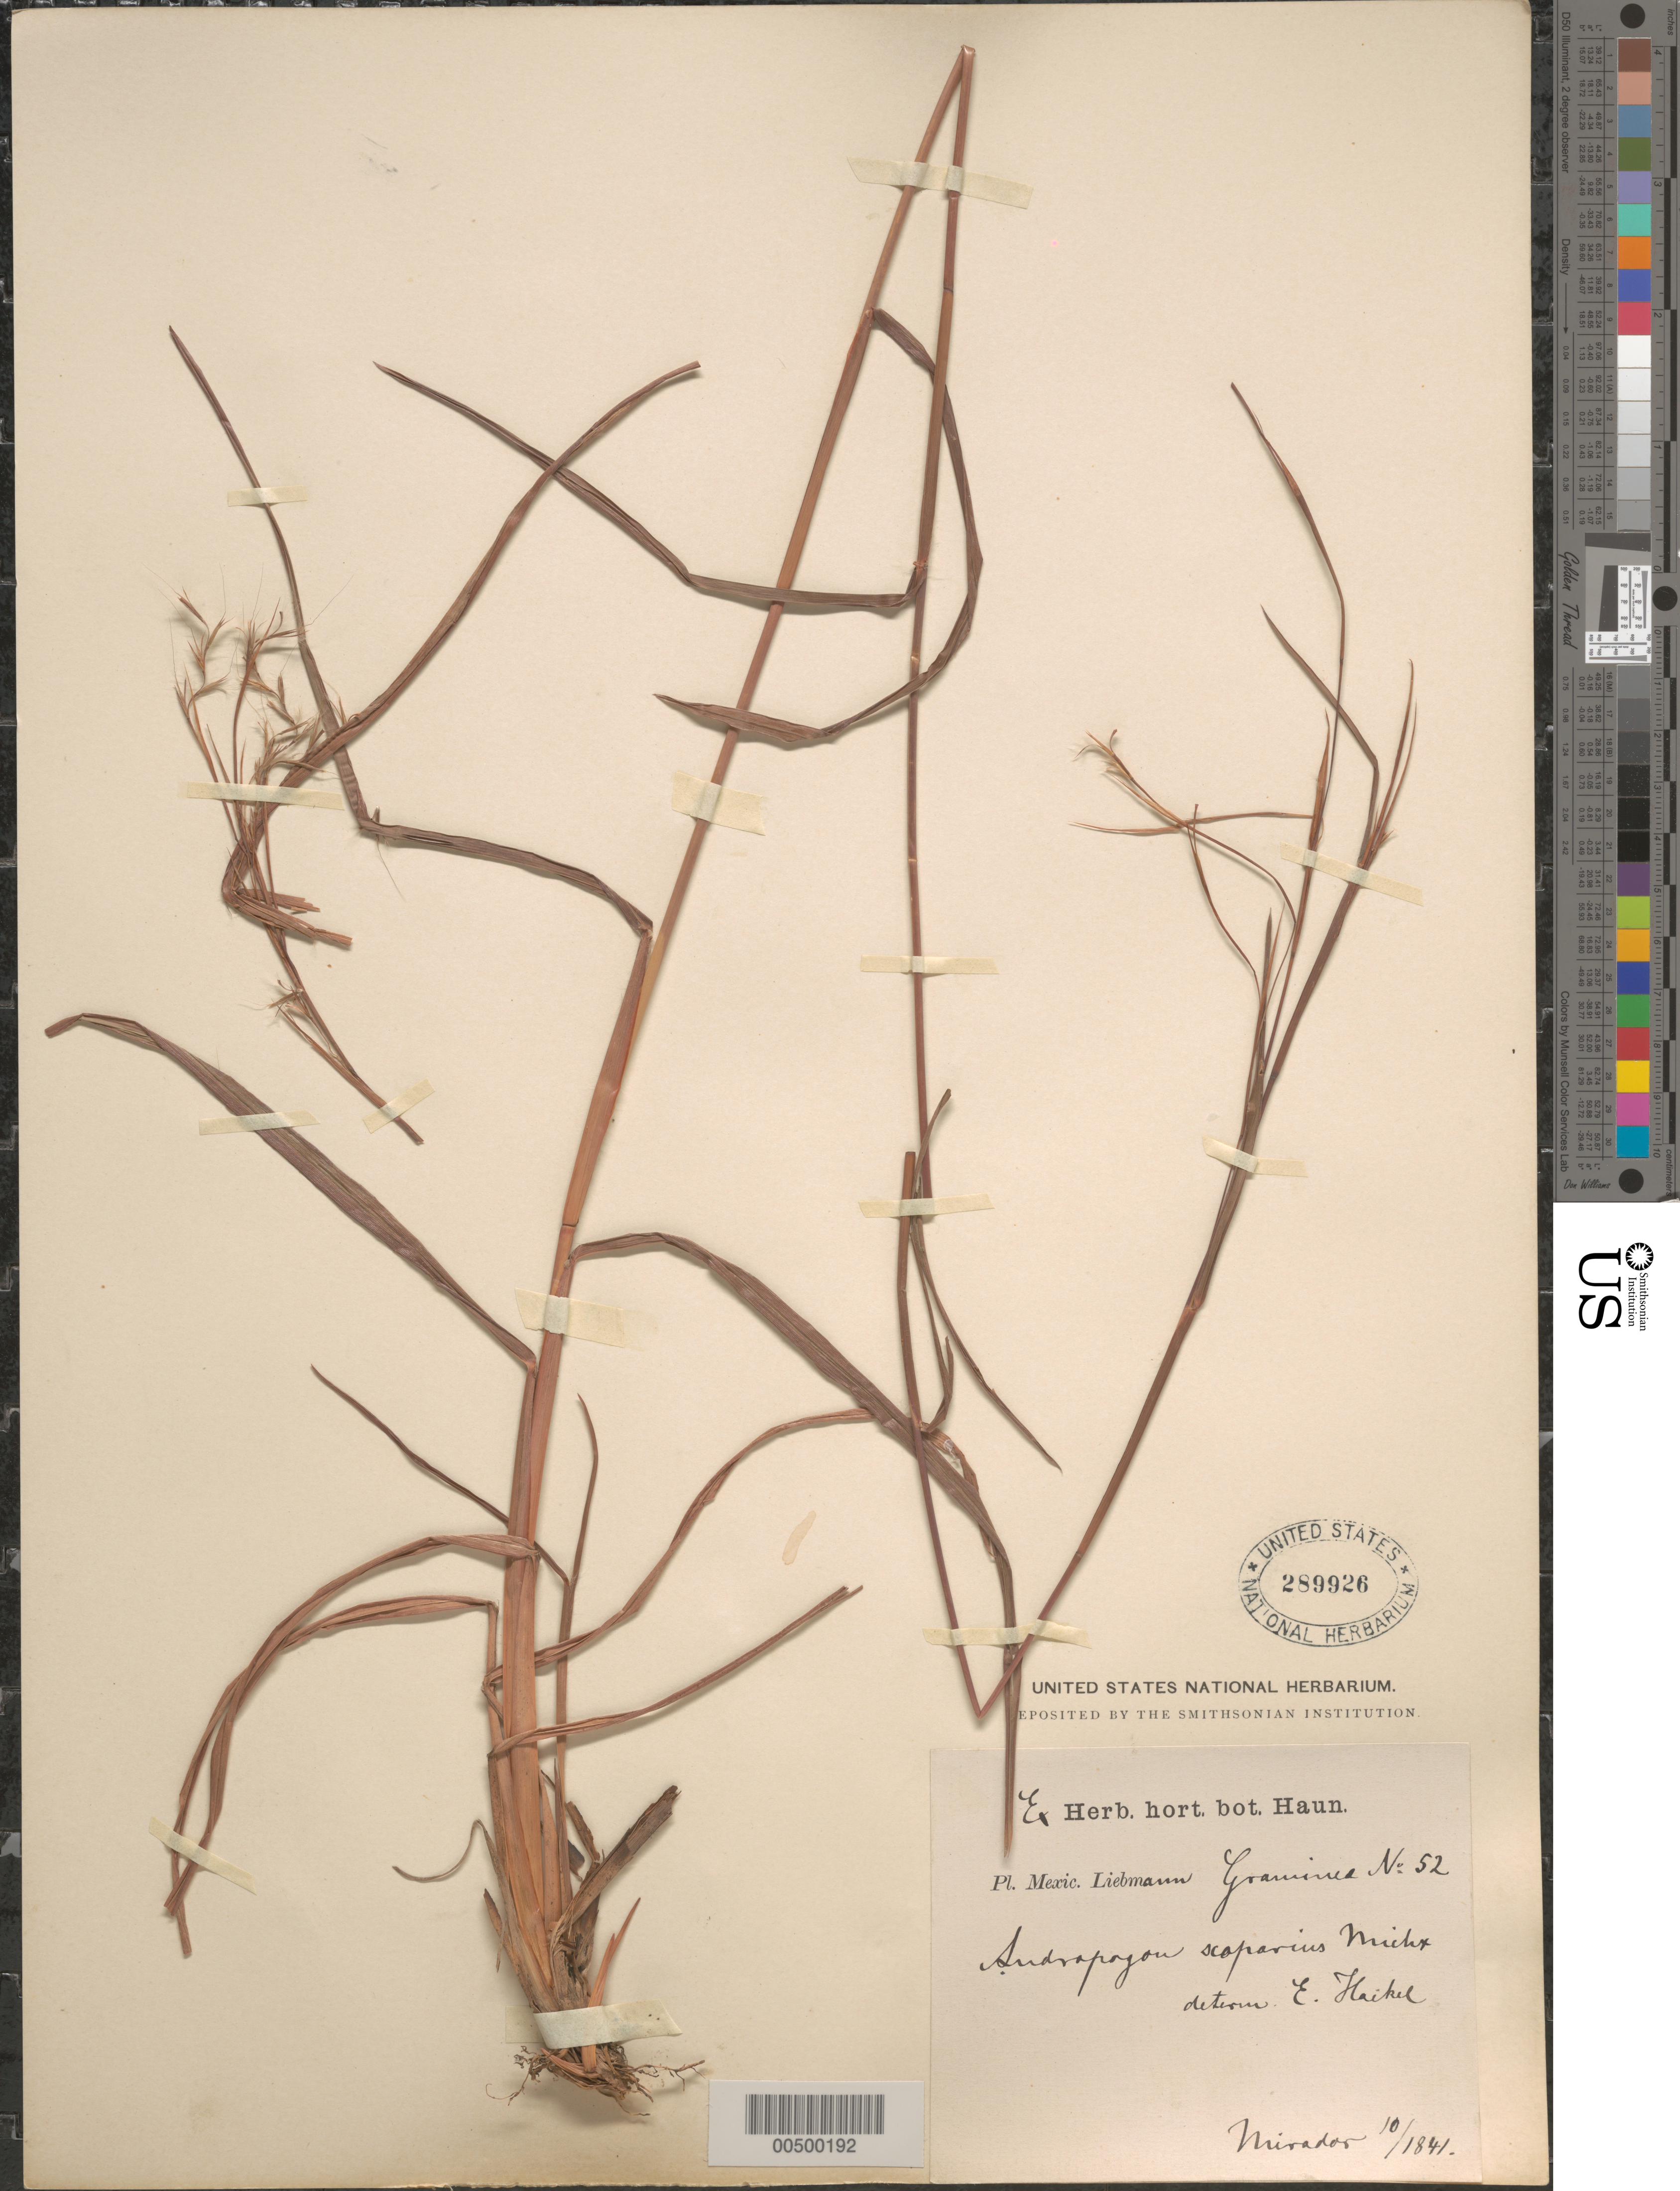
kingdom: Plantae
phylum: Tracheophyta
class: Liliopsida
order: Poales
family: Poaceae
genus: Schizachyrium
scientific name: Schizachyrium condensatum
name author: (Kunth) Nees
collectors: F. M. Liebmann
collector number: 52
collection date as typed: Oct 1841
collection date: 1841-10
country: Mexico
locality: Mirador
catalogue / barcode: US 289926